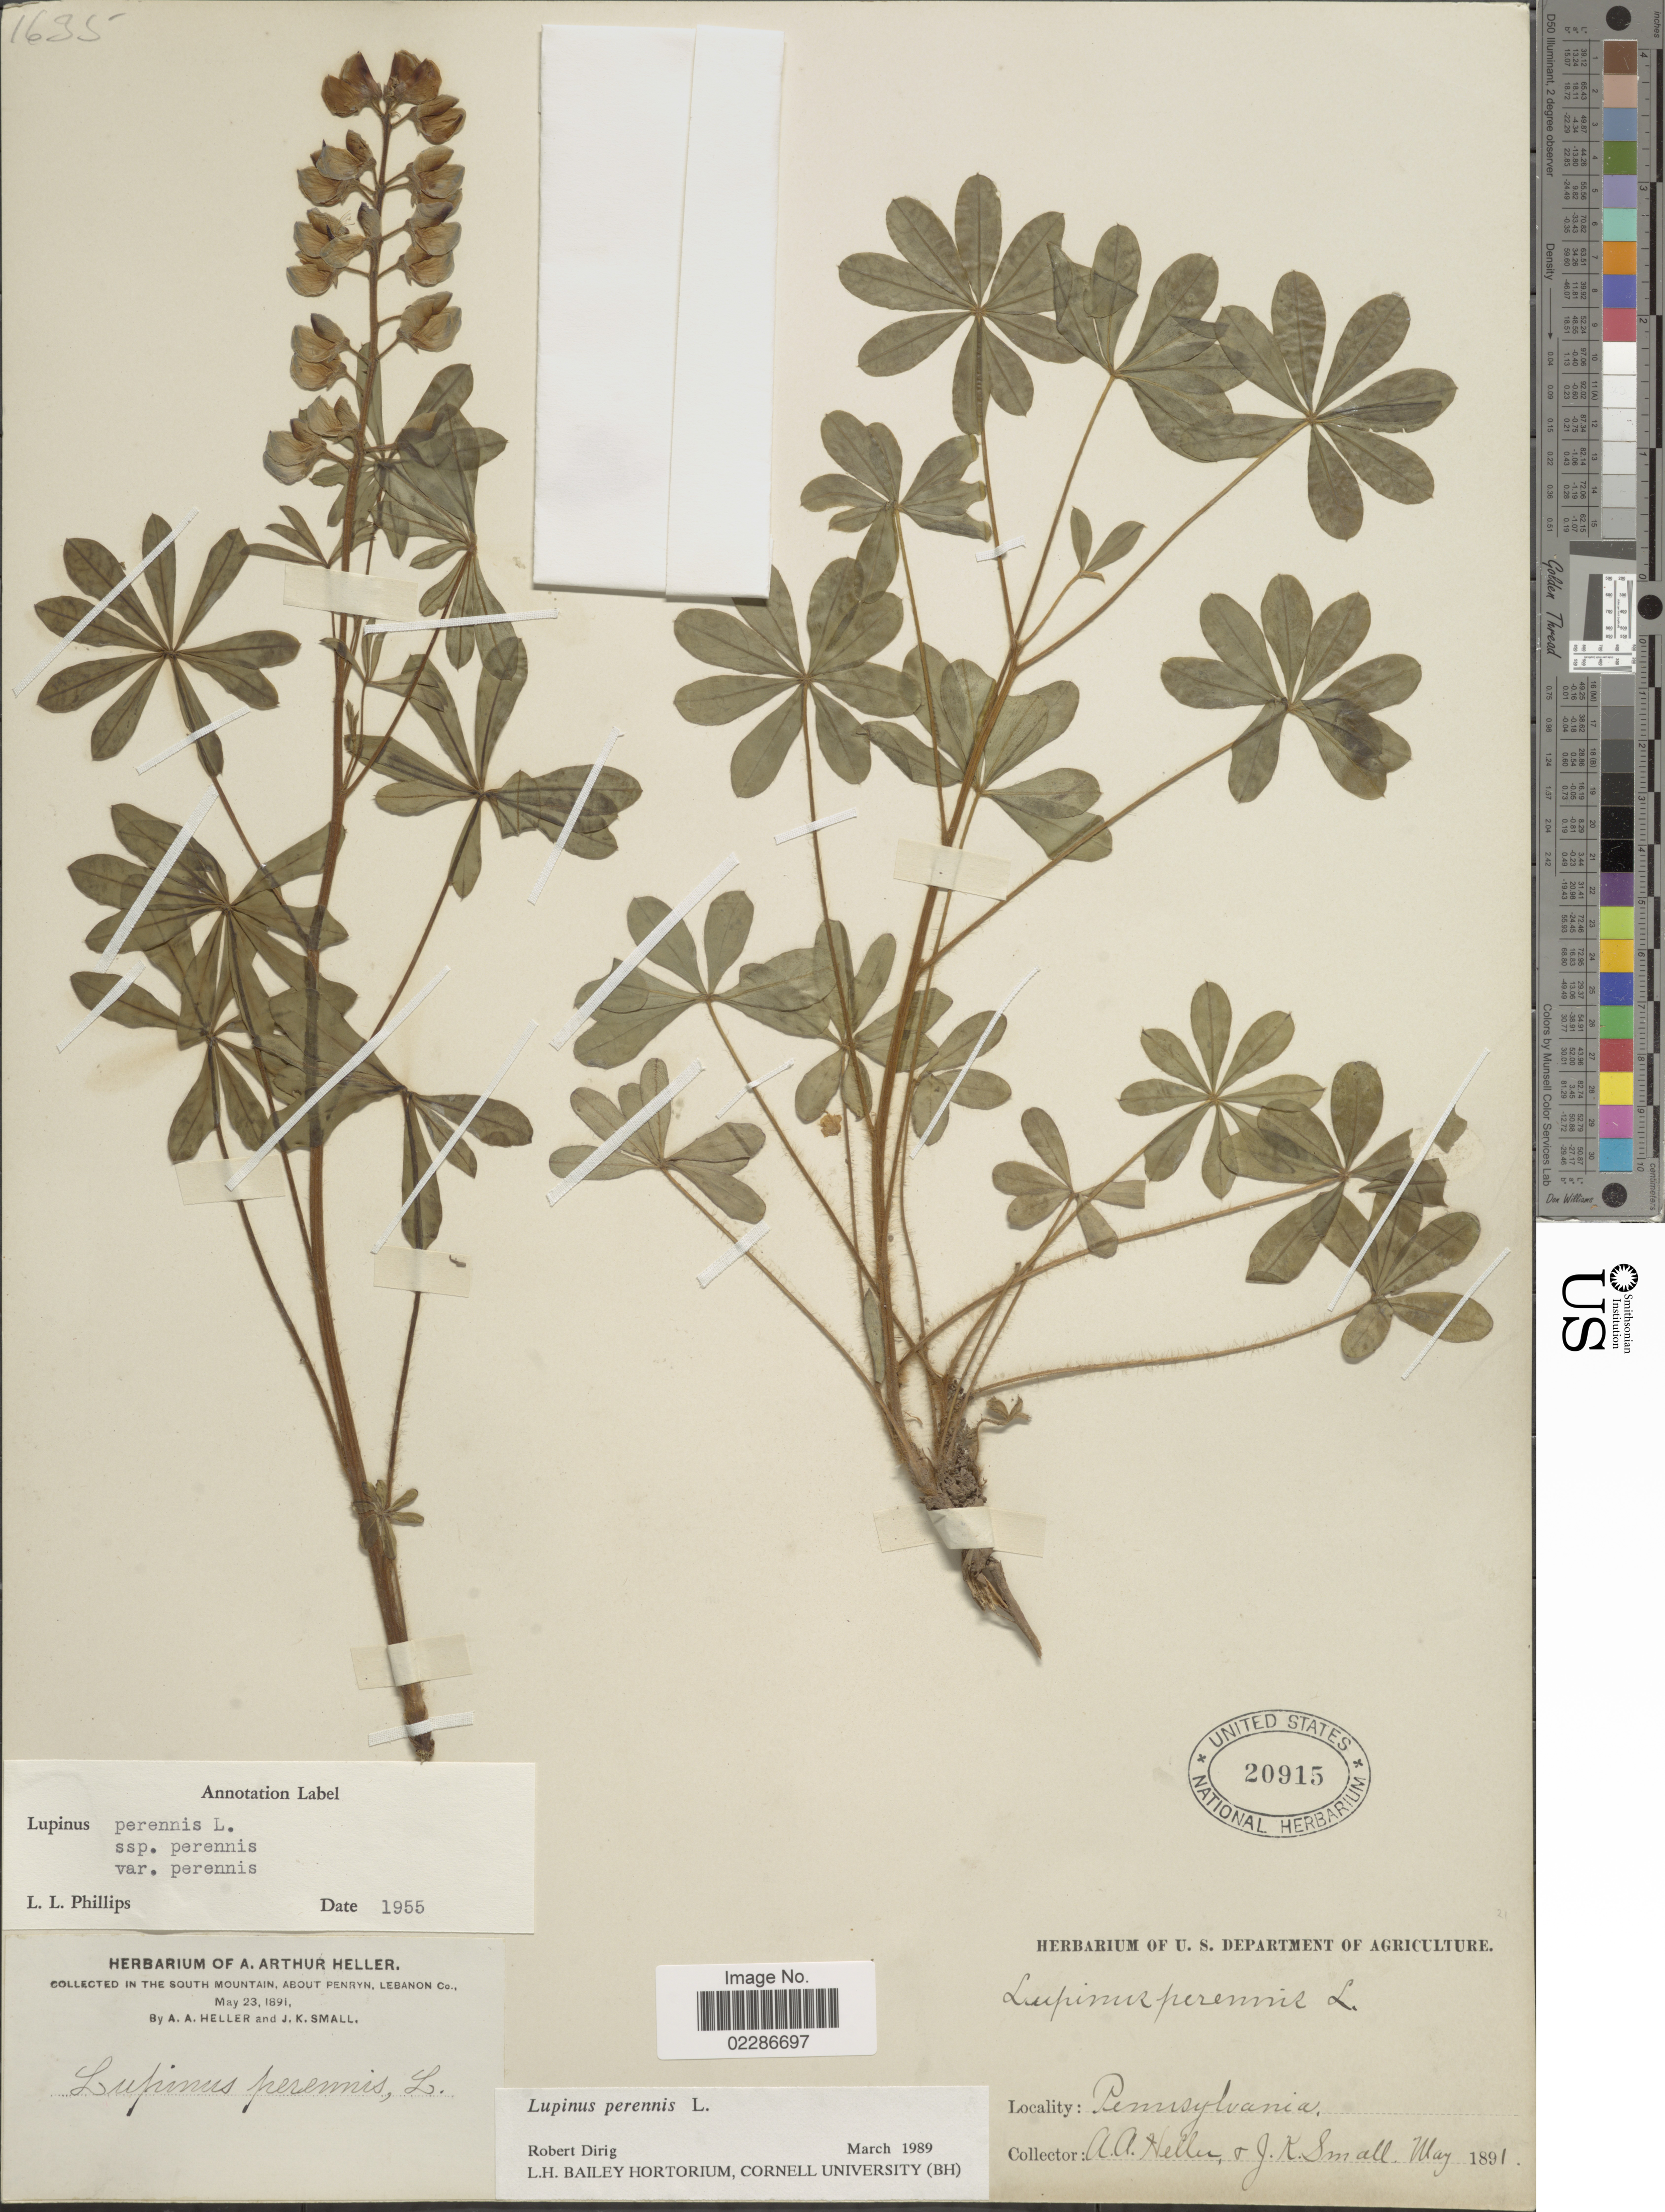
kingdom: Plantae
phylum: Tracheophyta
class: Magnoliopsida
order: Fabales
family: Fabaceae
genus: Lupinus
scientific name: Lupinus perennis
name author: L.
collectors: A. A. Heller & J. K. Small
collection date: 1891-05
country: United States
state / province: Pennsylvania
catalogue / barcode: US 20915